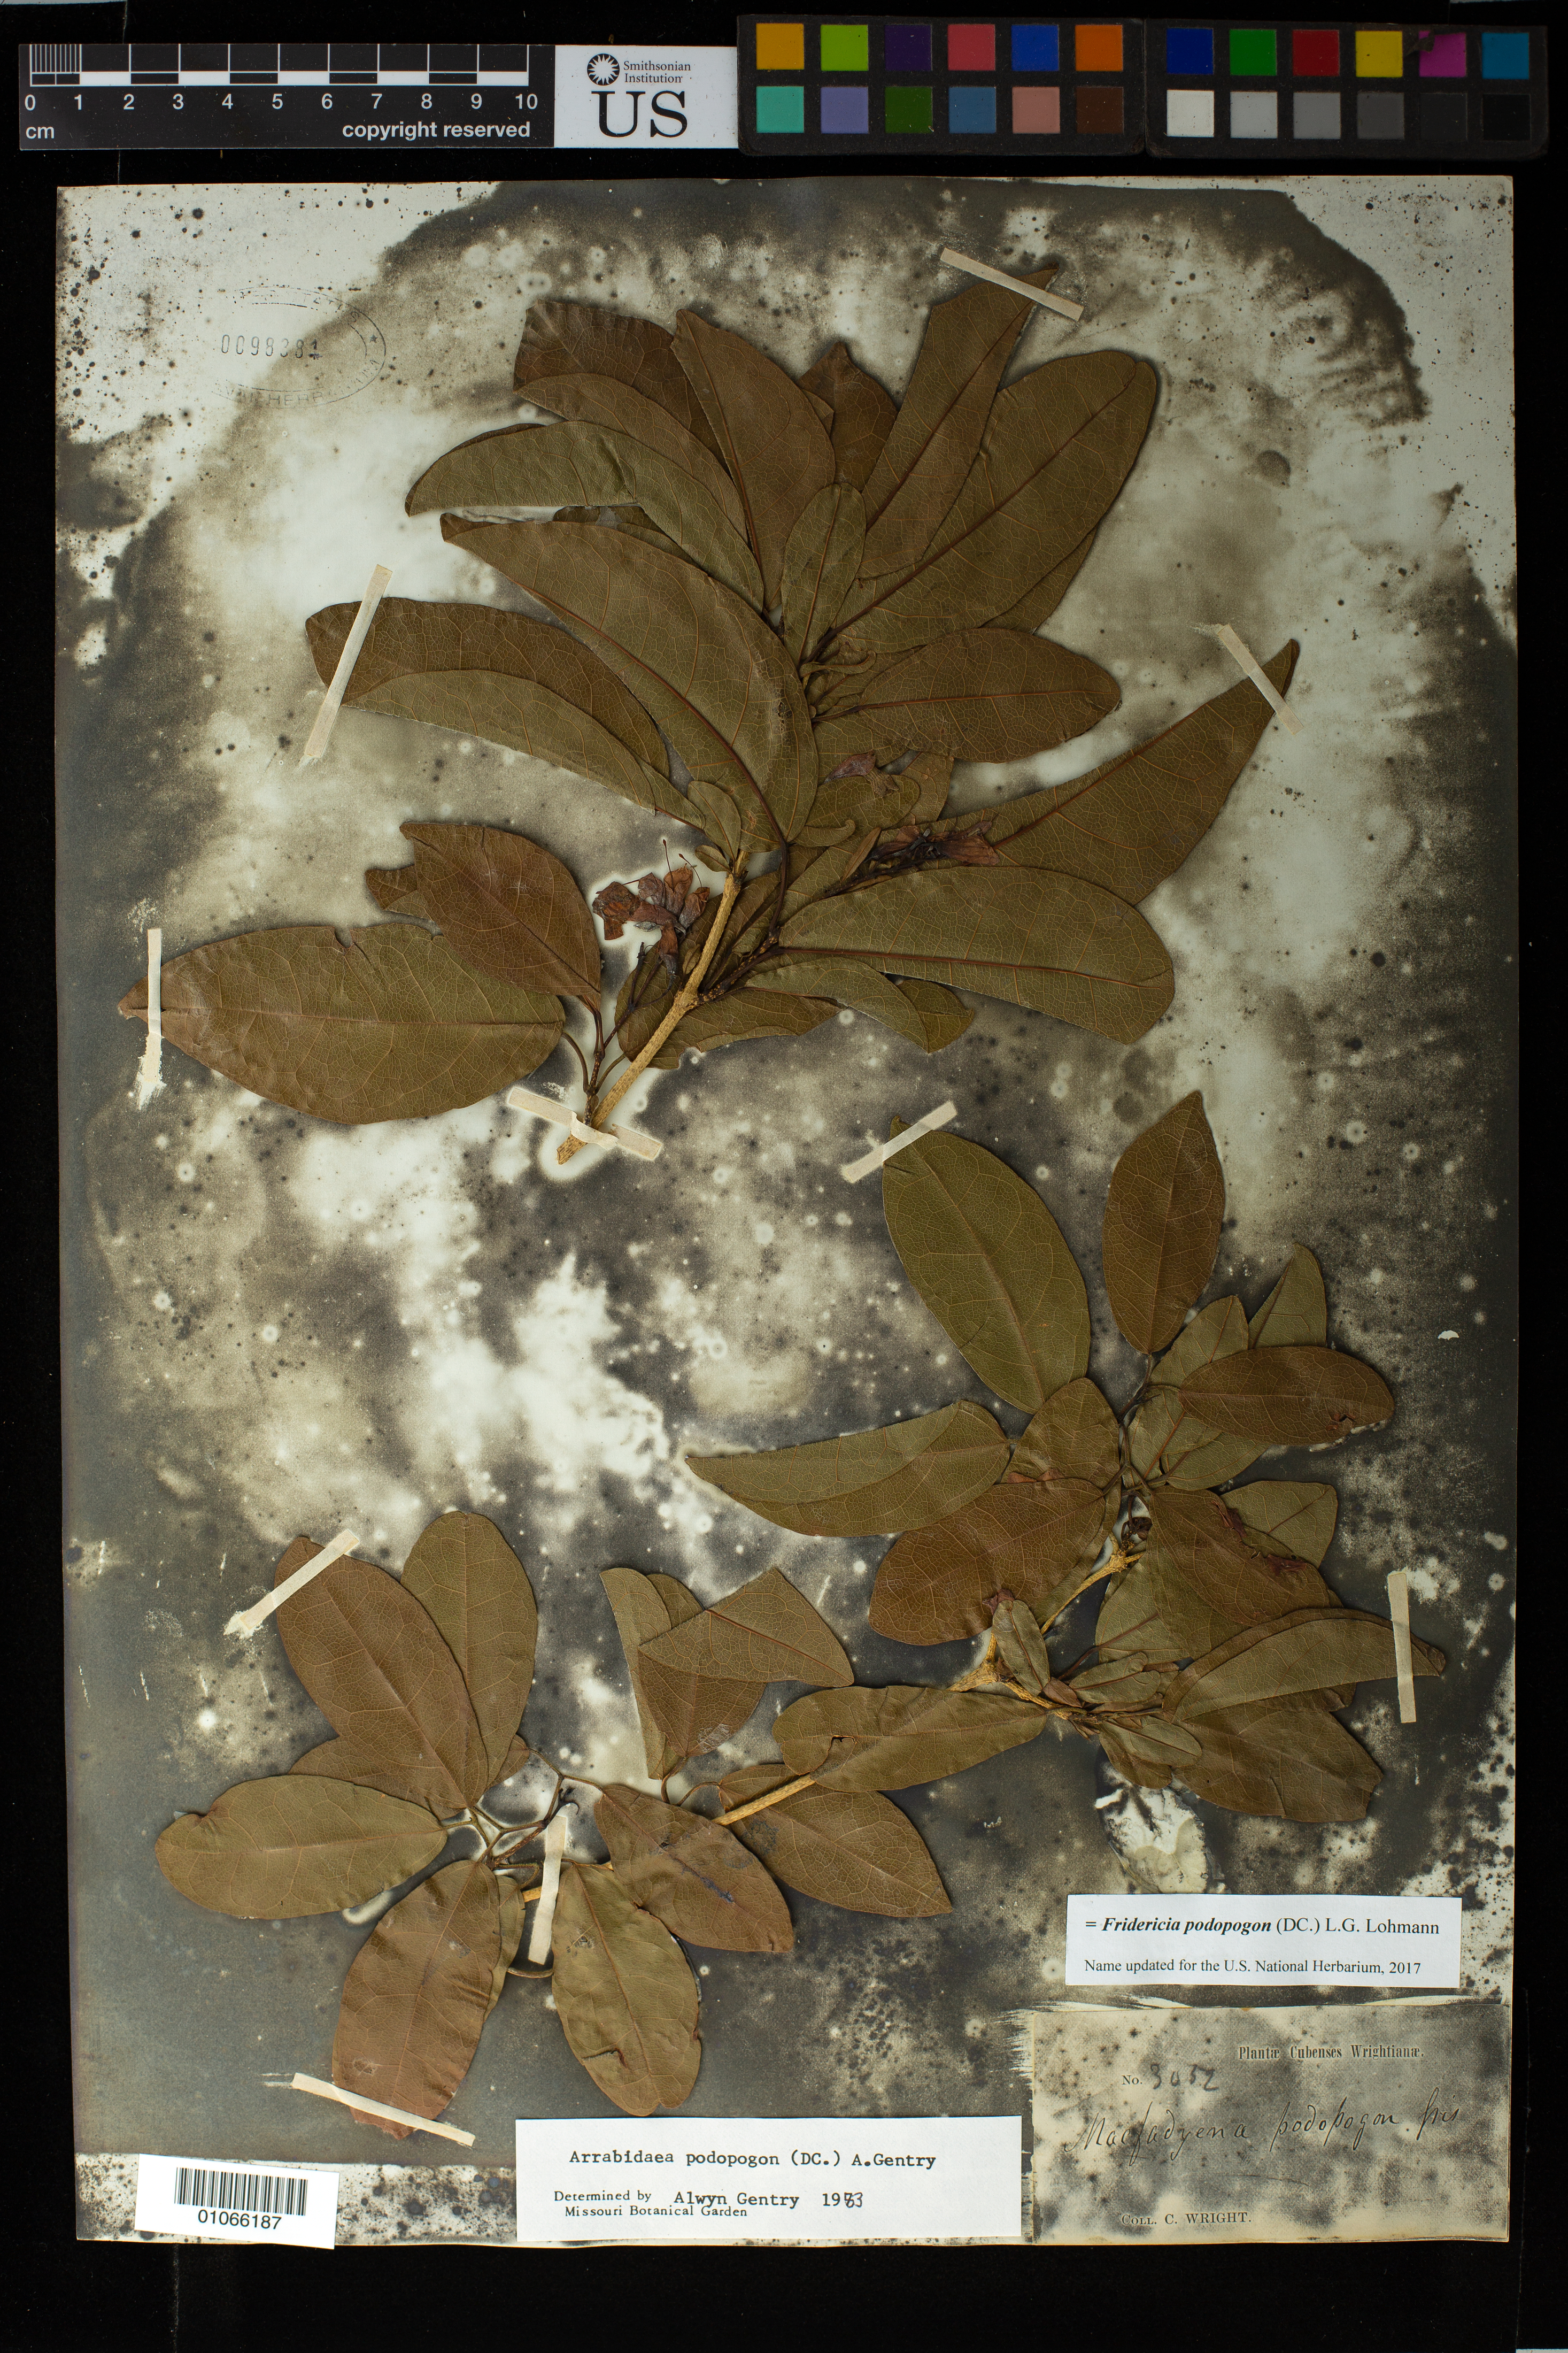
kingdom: Plantae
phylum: Tracheophyta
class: Magnoliopsida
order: Lamiales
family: Bignoniaceae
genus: Fridericia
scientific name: Fridericia podopogon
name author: (DC.) L.G. Lohmann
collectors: C. Wright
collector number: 3052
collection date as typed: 1800 to 1899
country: Cuba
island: Cuba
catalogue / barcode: US 98381